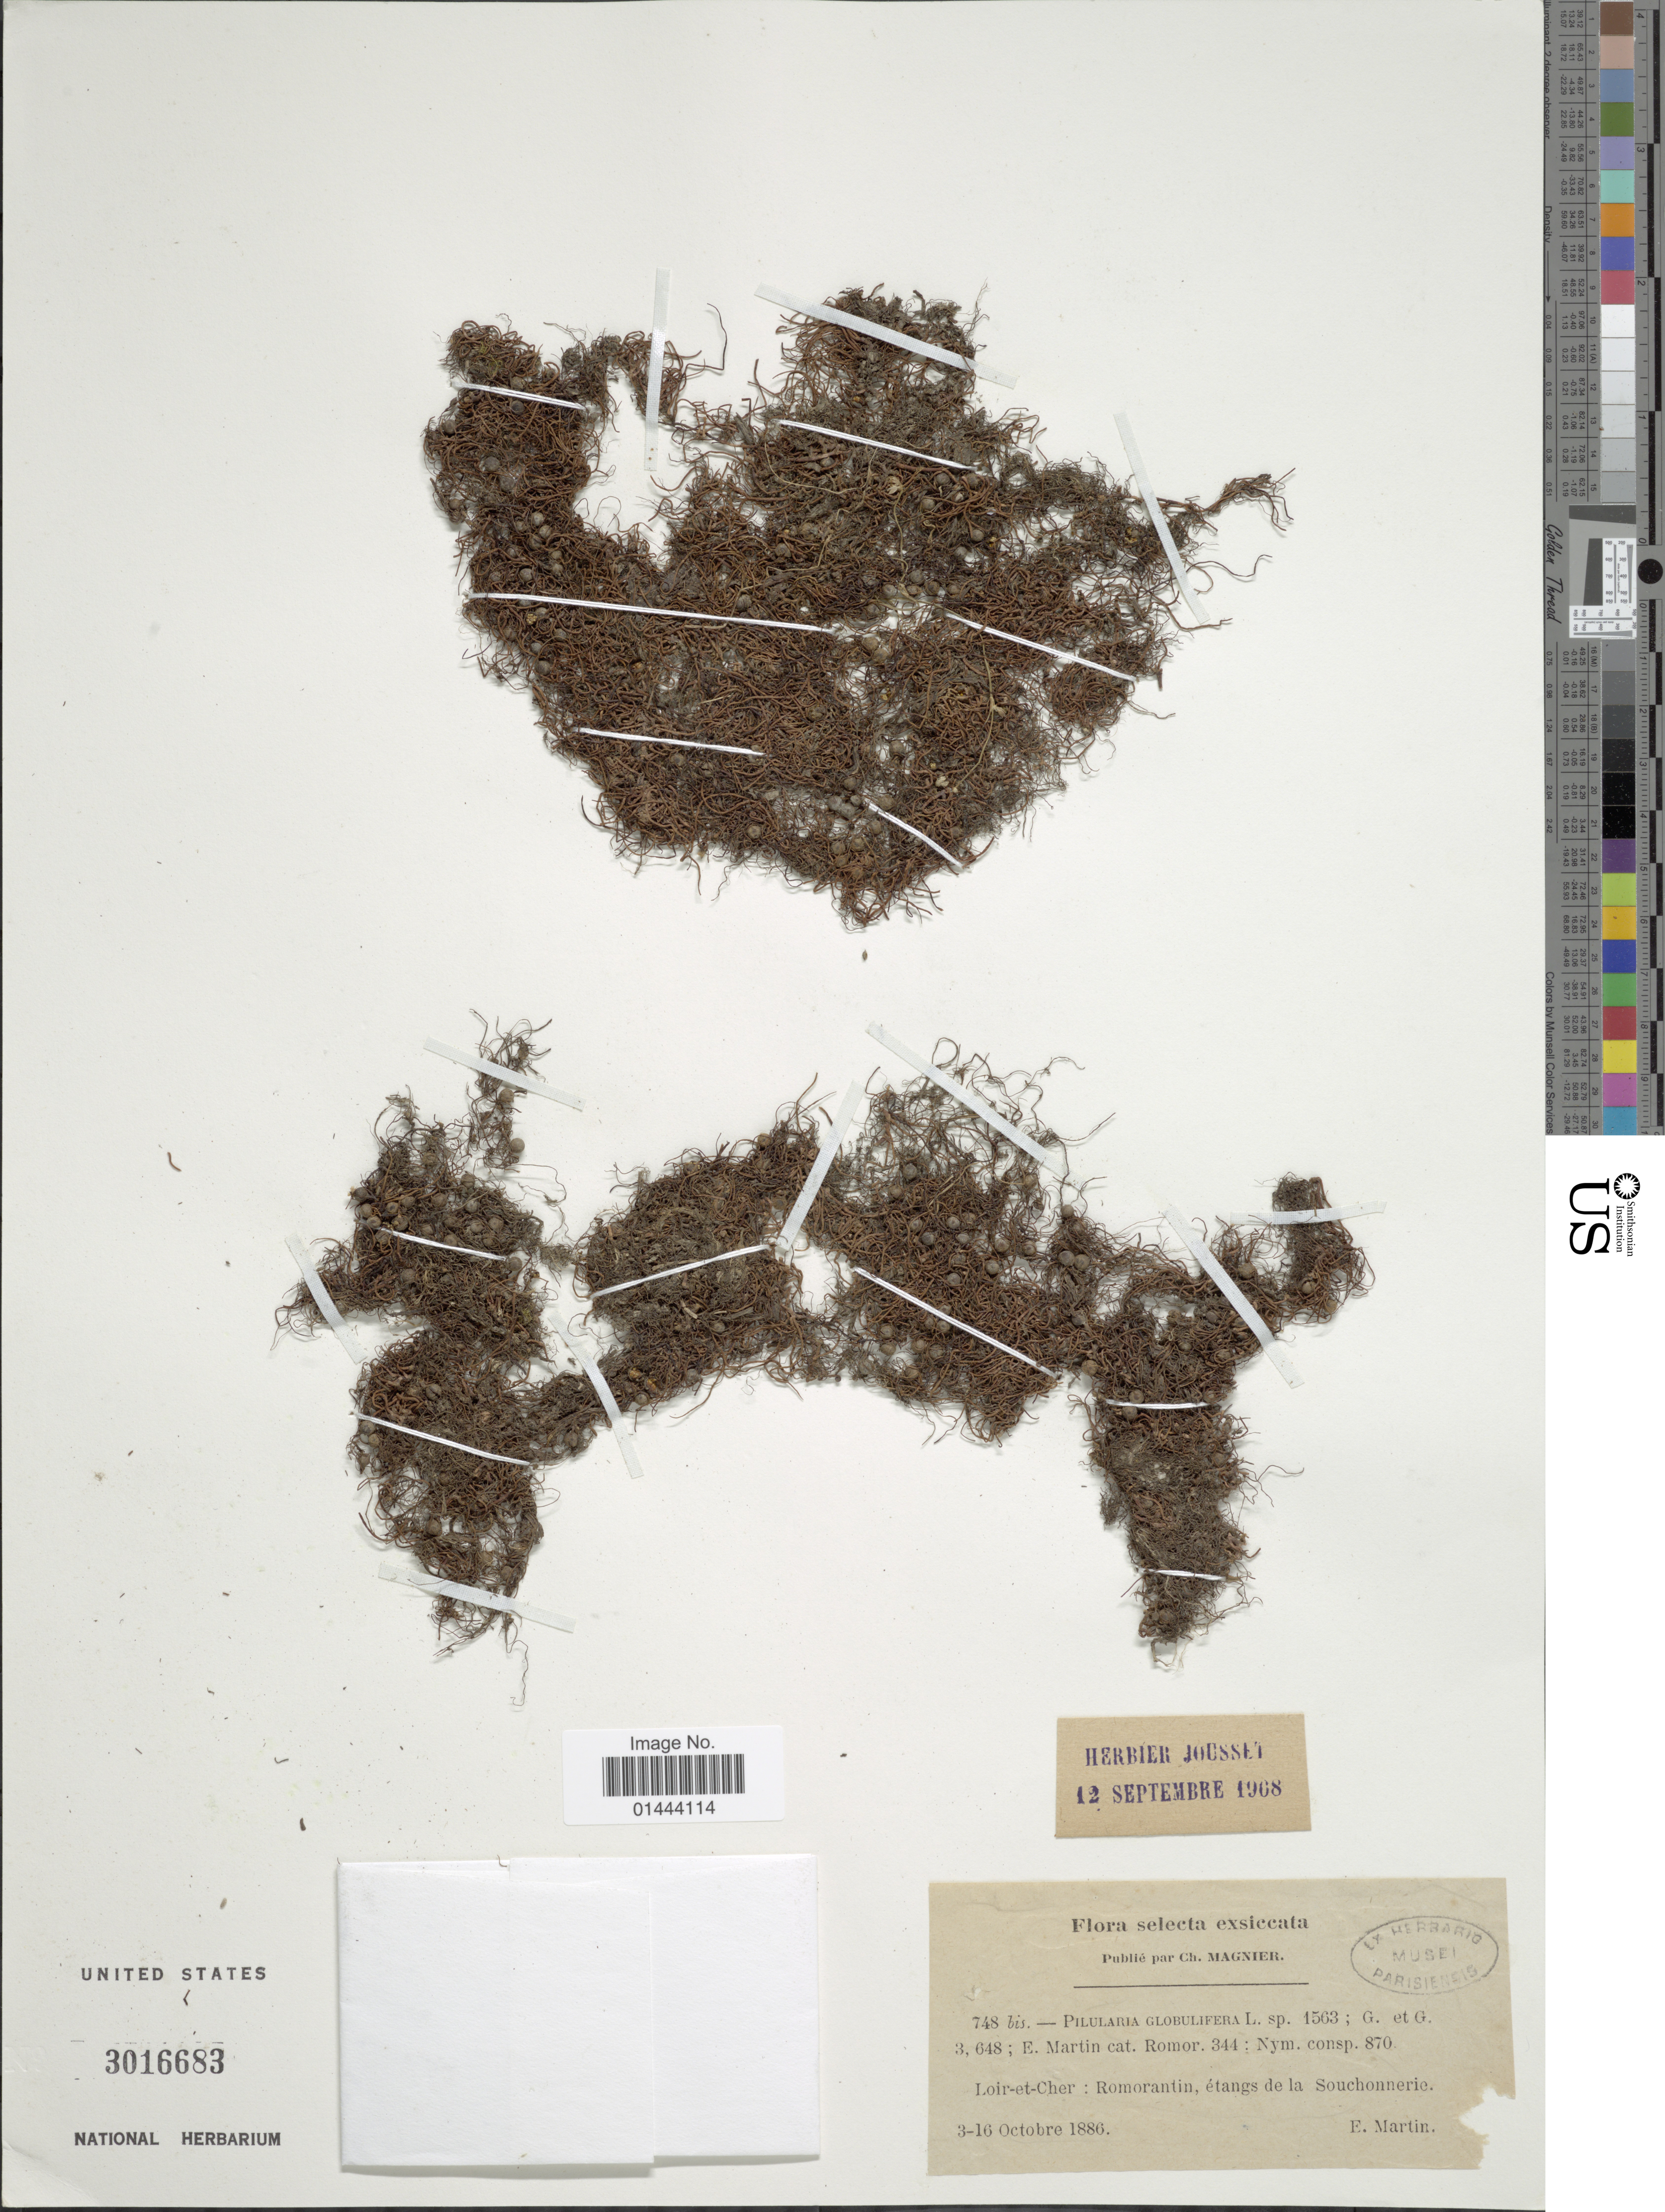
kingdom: Plantae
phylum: Tracheophyta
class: Polypodiopsida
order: Salviniales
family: Marsileaceae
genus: Pilularia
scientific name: Pilularia globulifera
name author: L.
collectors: E. Martin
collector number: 748bis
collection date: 1886-10-03/1886-10-16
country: France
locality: Loir-et-Cher: Romorantin, étangs de la Souchonnerie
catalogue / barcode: US 3016683